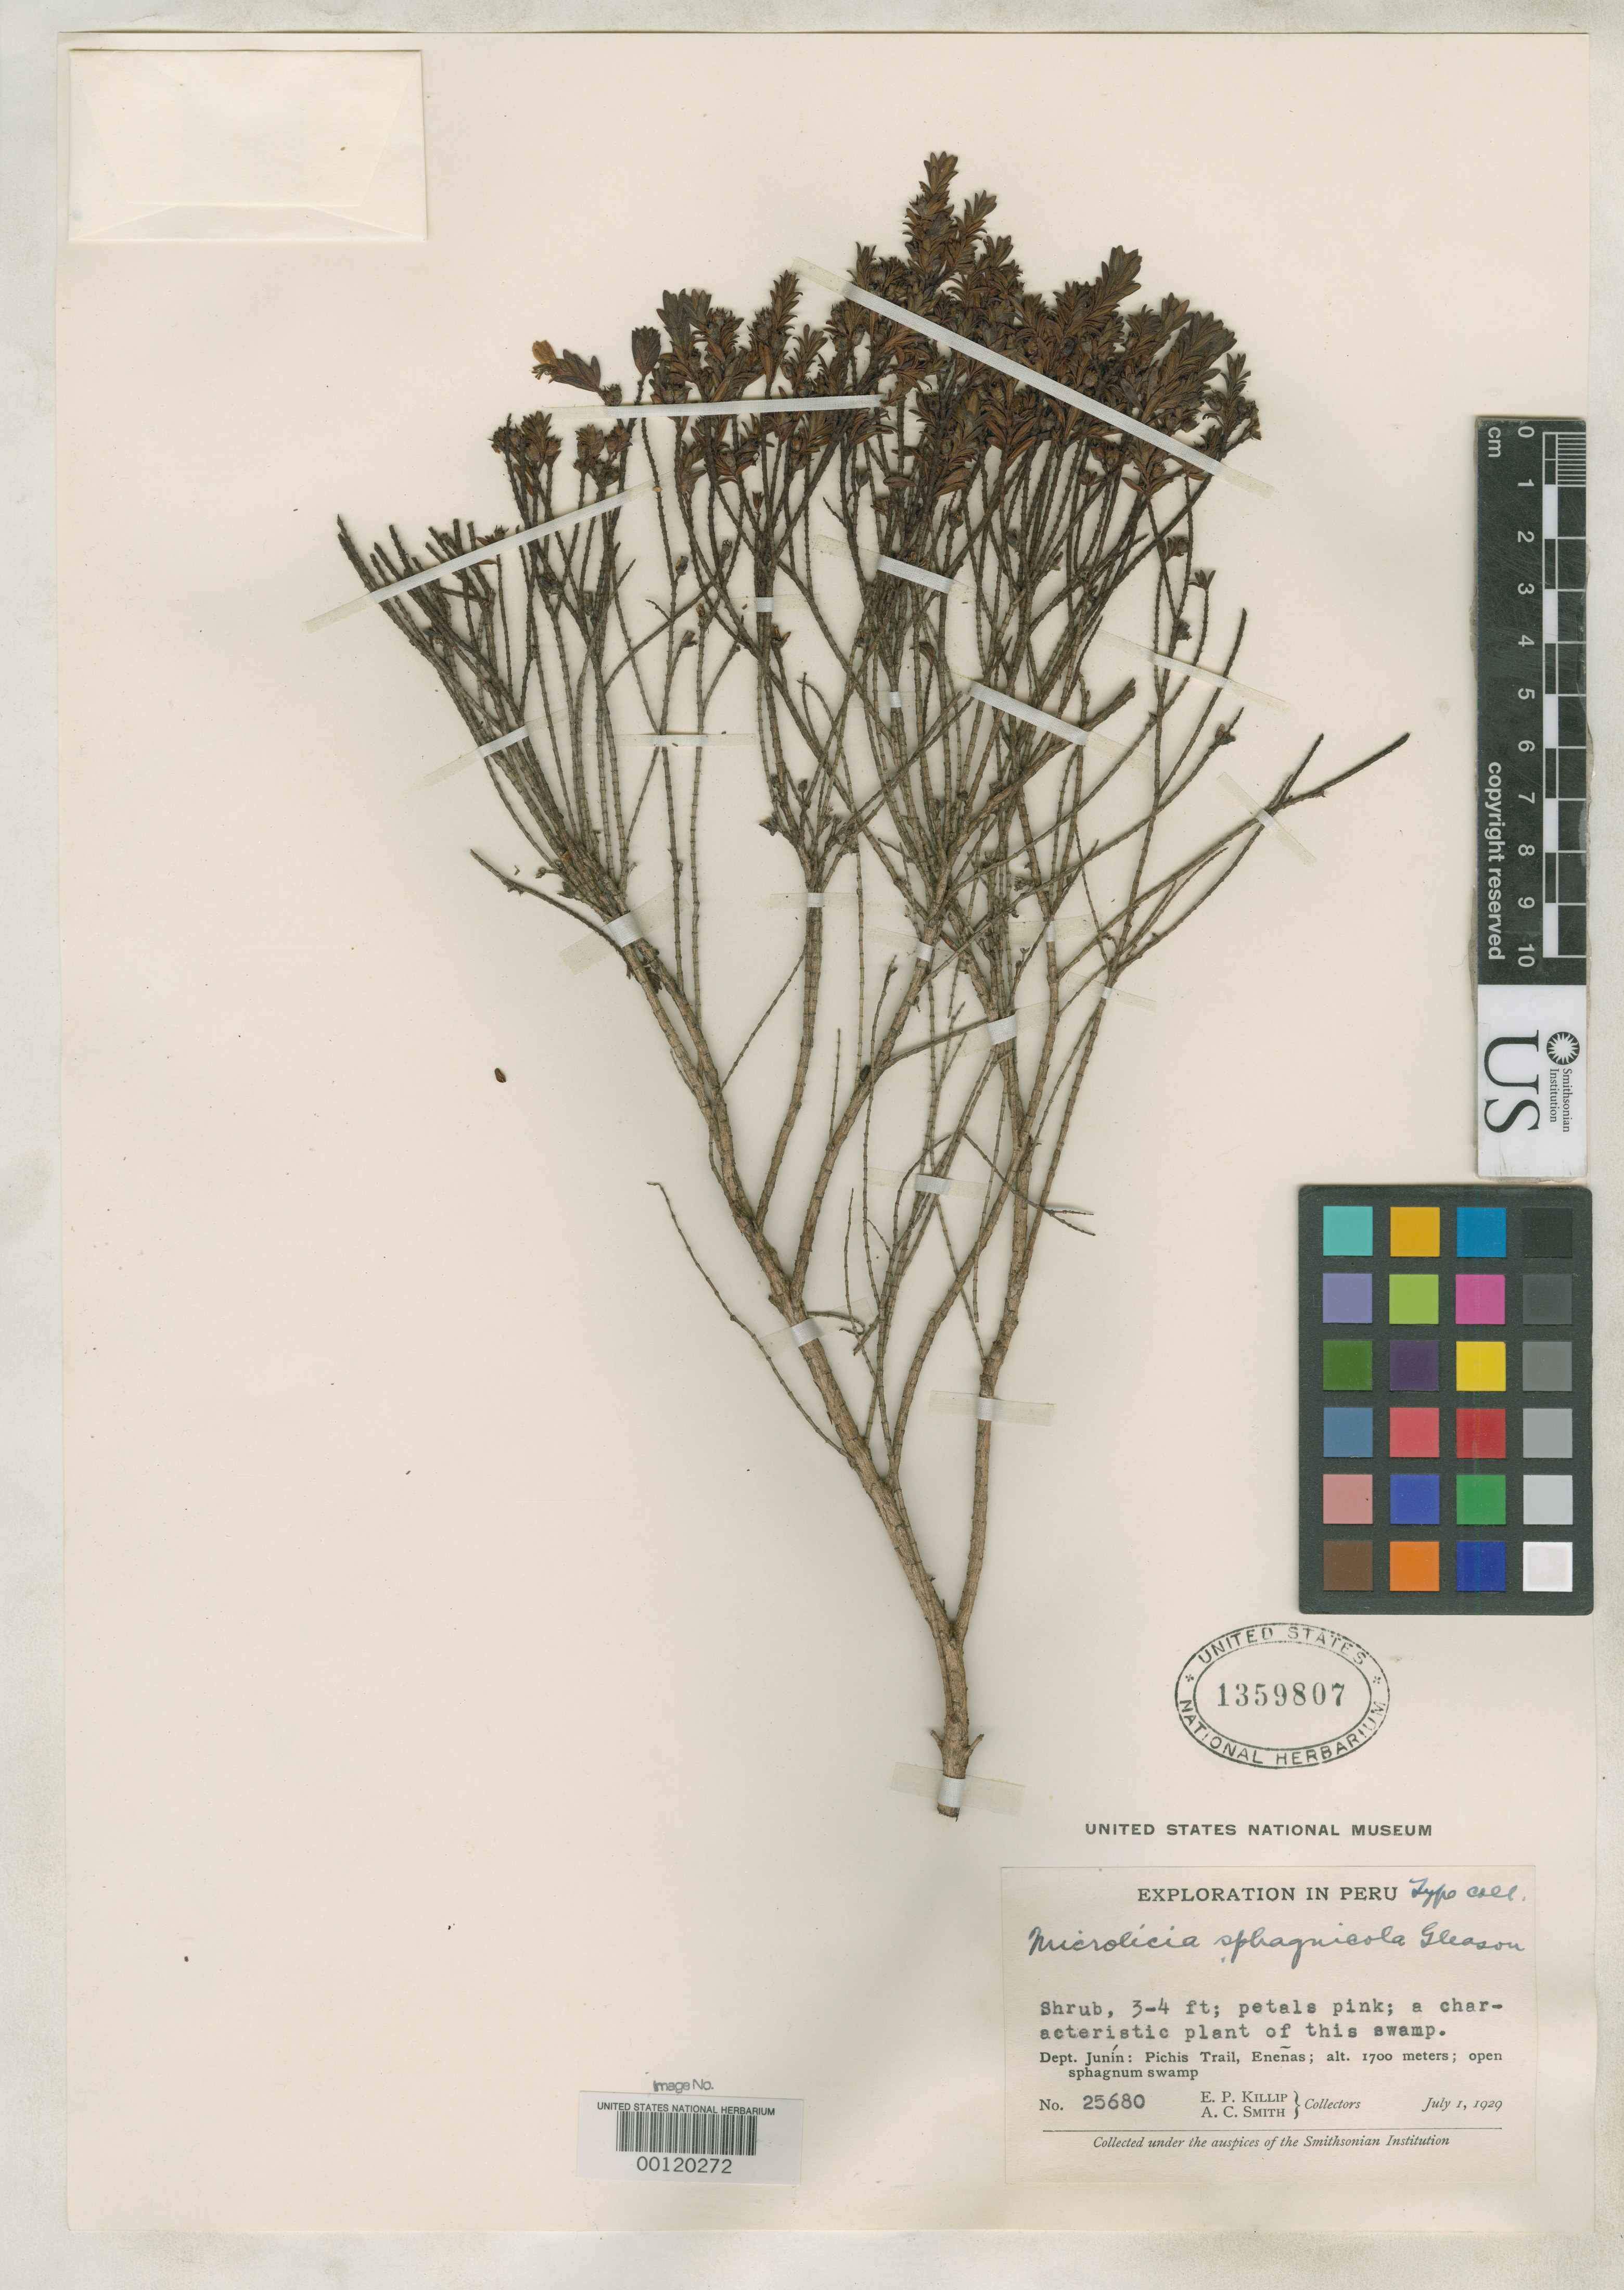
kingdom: Plantae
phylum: Tracheophyta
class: Magnoliopsida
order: Myrtales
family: Melastomataceae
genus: Microlicia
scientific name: Microlicia sphagnicola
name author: Gleason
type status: Isotype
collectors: E. P. Killip & A. C. Smith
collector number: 25680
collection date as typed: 01 Jul 1929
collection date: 1929-07-01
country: Peru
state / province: Junín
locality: Pichis Trail, Enenas.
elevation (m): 1700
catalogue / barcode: US 1359807